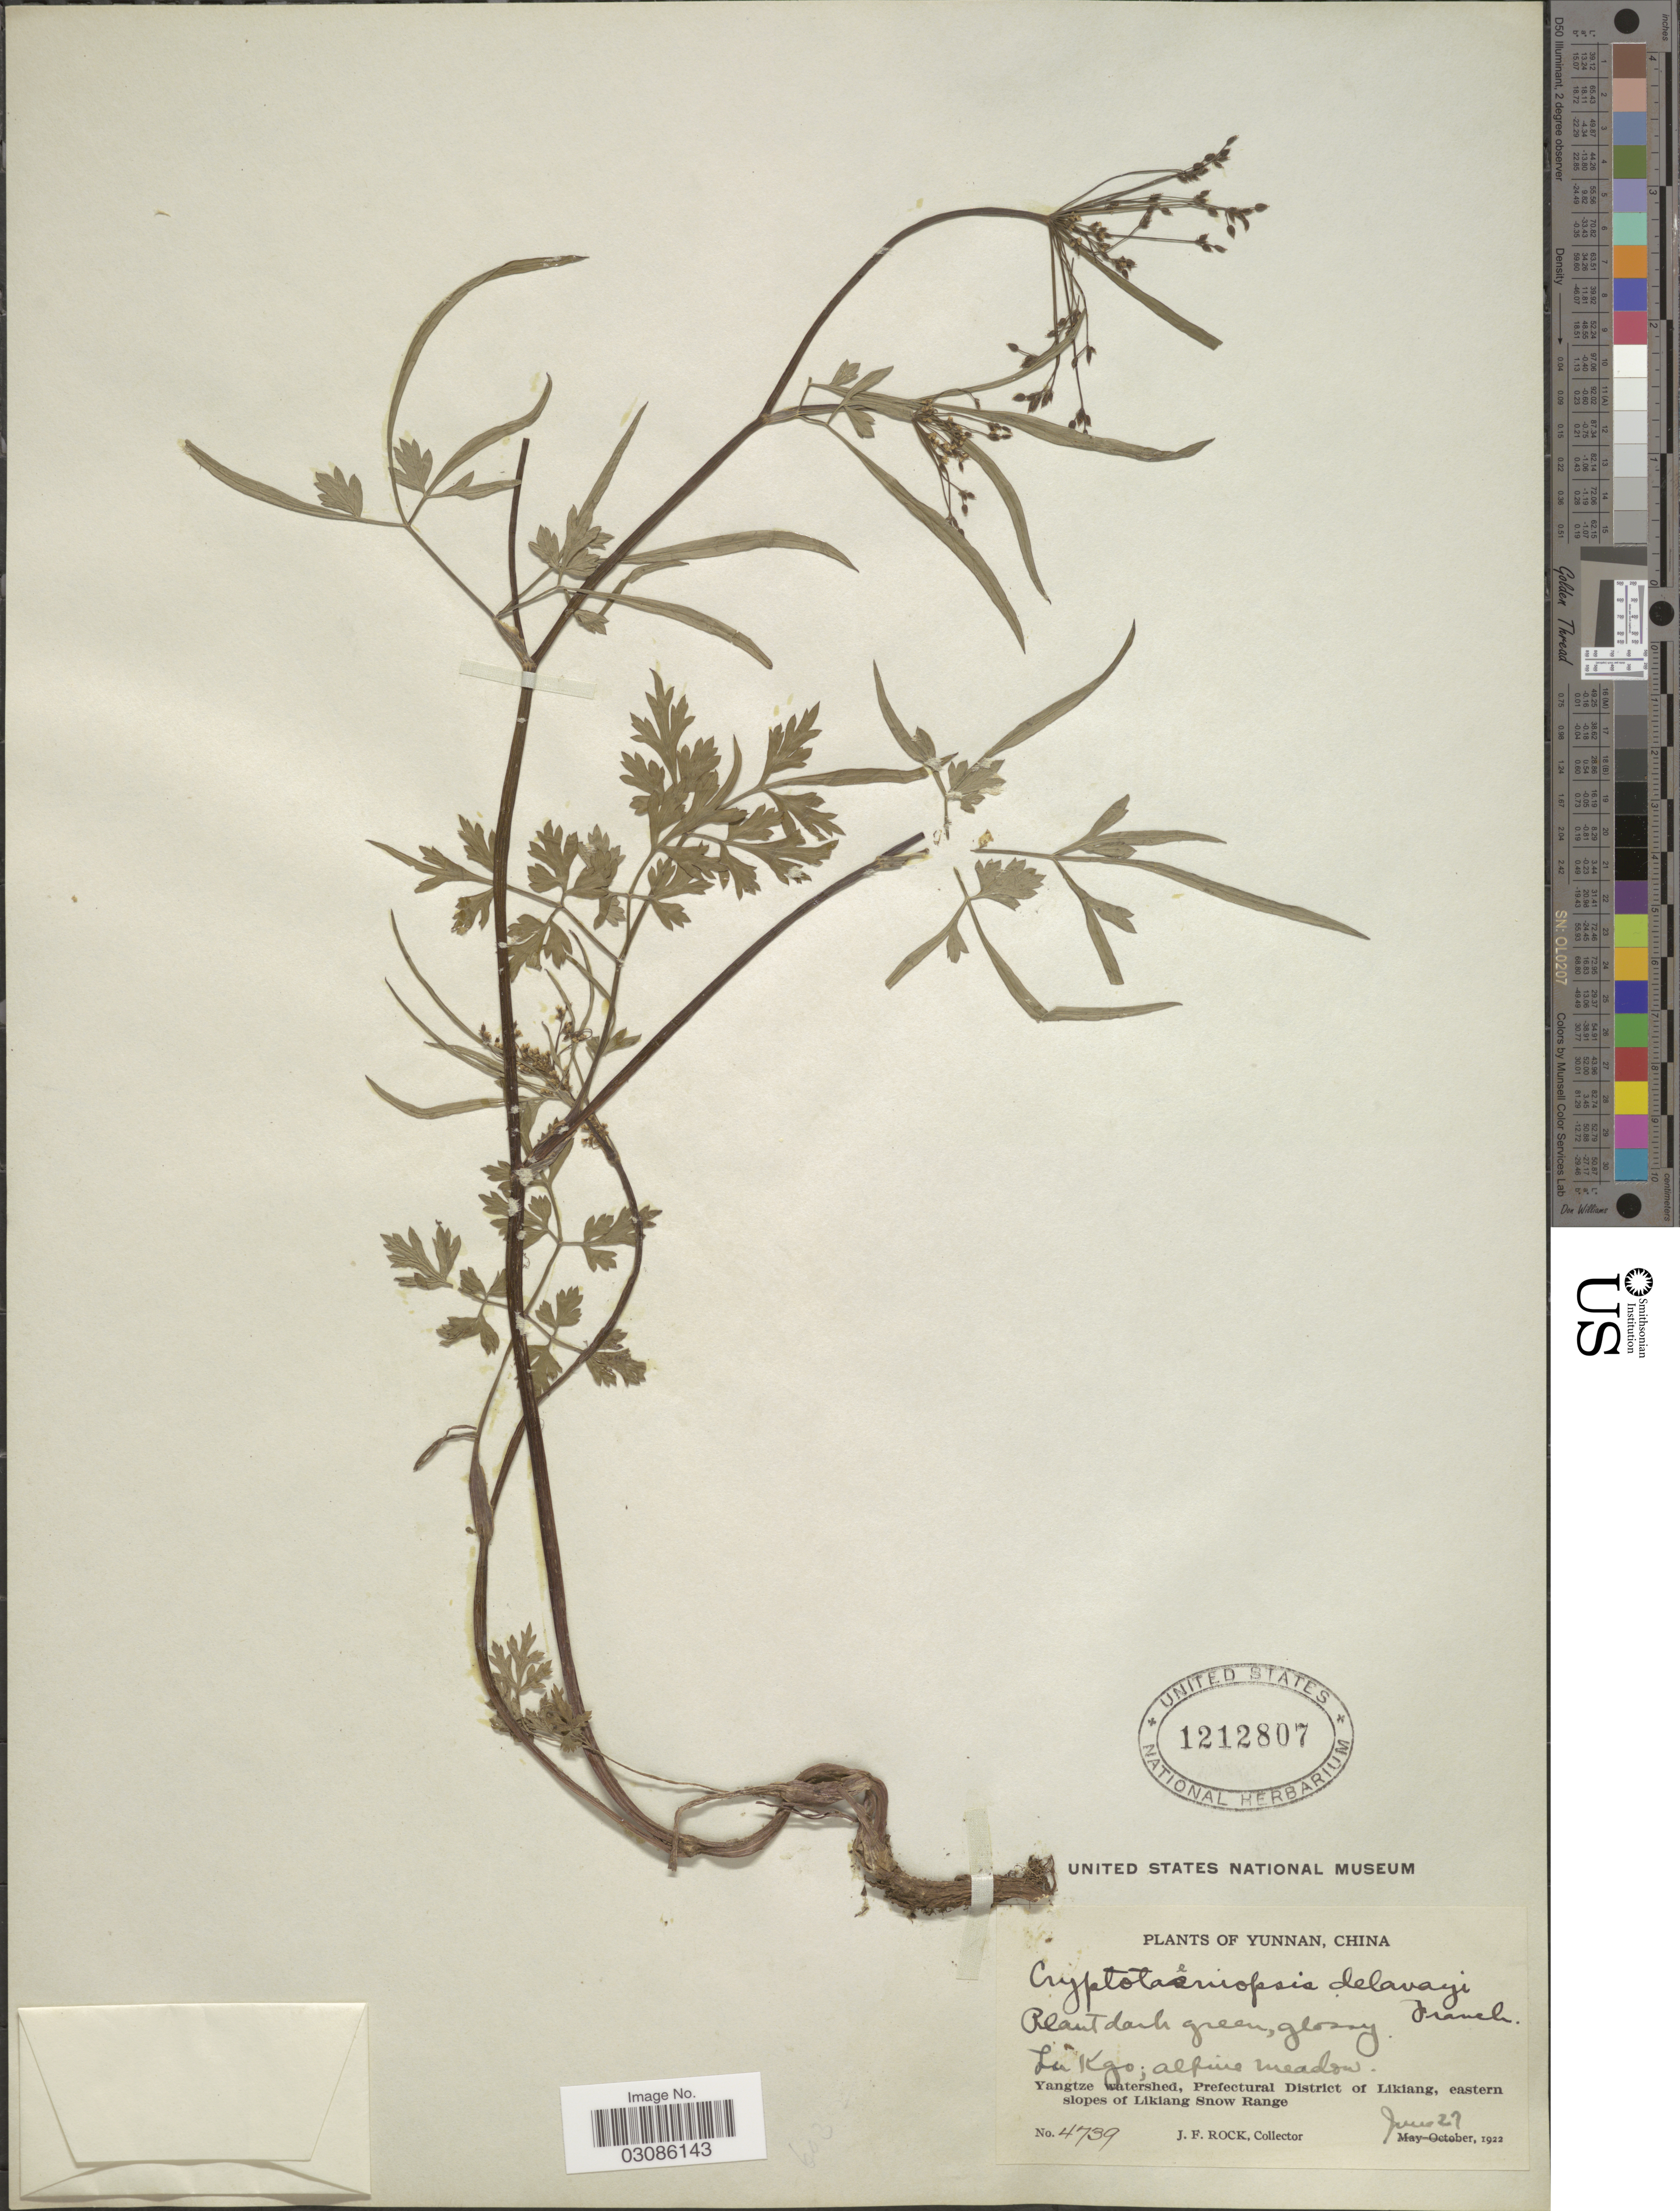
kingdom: Plantae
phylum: Tracheophyta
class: Magnoliopsida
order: Apiales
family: Apiaceae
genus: Pternopetalum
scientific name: Pternopetalum delavayi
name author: (Franch.) Hand.-Mazz.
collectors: J. Rock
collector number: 4739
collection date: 1922-06-27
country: China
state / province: Yunnan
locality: Lu Kgo; Yangtze watershed, Prefectural District of Likiang, eastern slopes of Likiang Snow Range.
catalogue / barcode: US 1212807